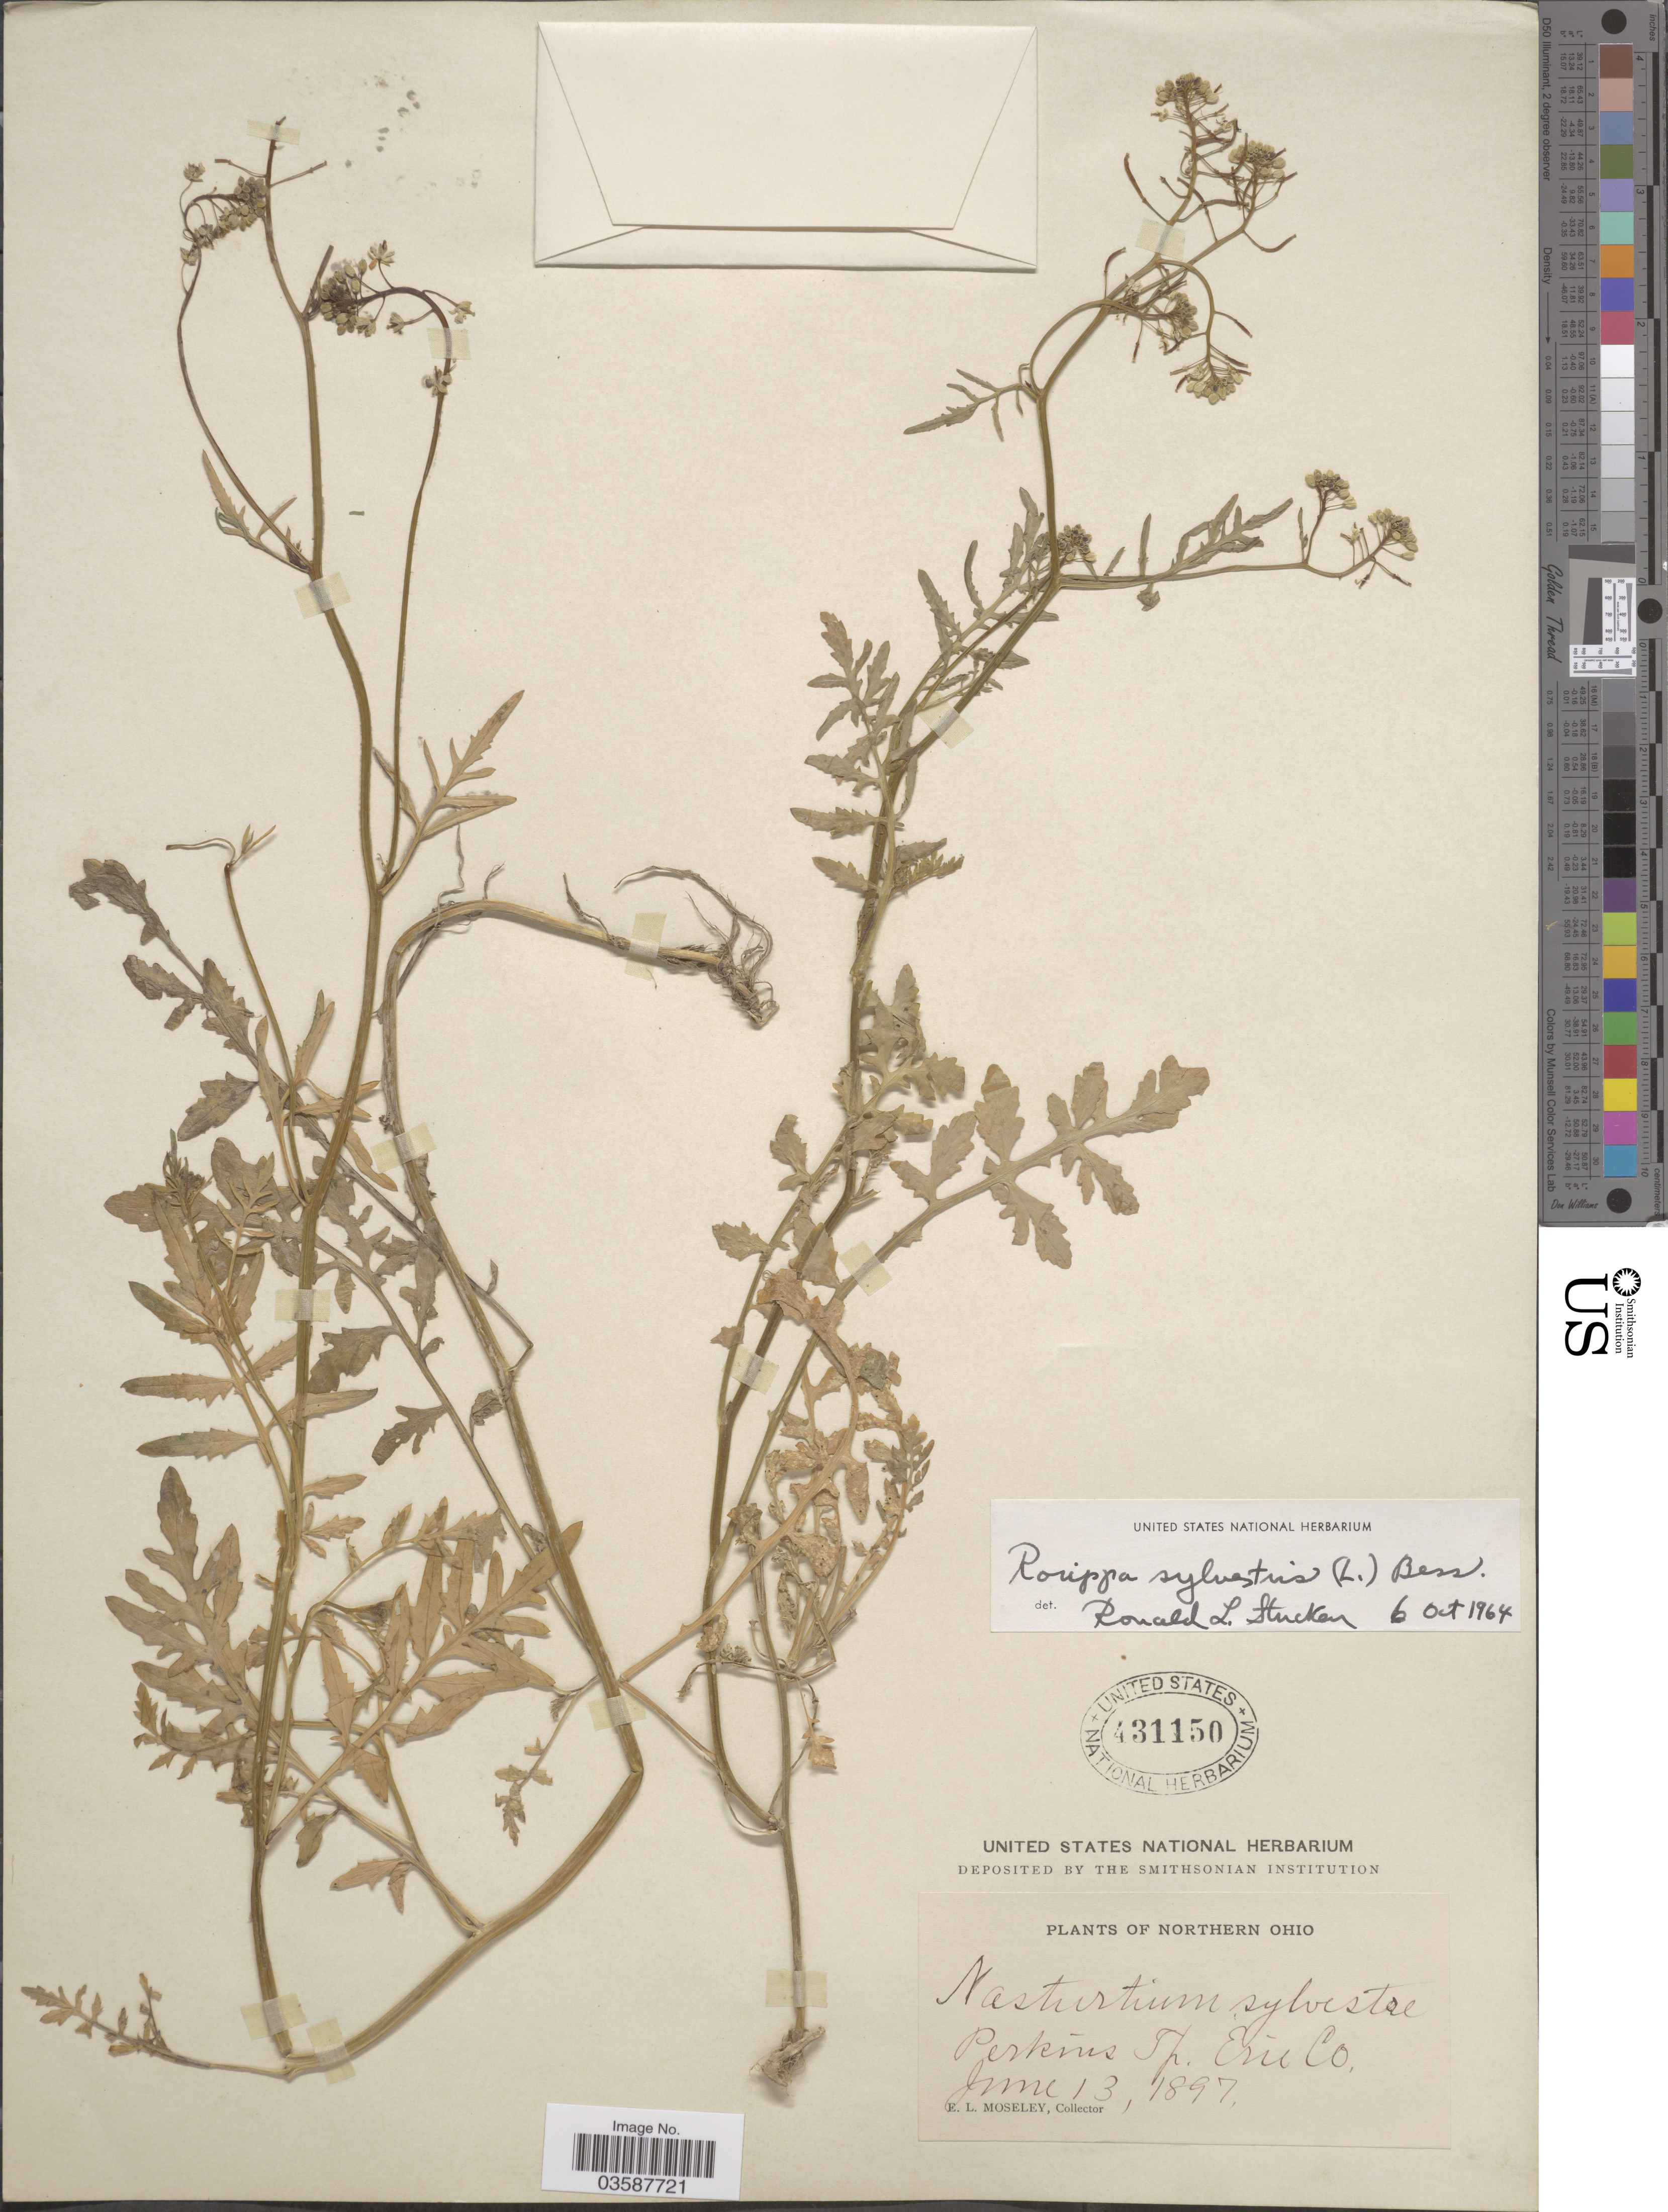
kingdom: Plantae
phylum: Tracheophyta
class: Magnoliopsida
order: Brassicales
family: Brassicaceae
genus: Rorippa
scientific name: Rorippa sylvestris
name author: (L.) Besser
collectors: E. Moseley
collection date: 1897-06-13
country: United States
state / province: Ohio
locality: Northern Ohio. Perkins Tp. Erie Co.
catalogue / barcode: US 431150